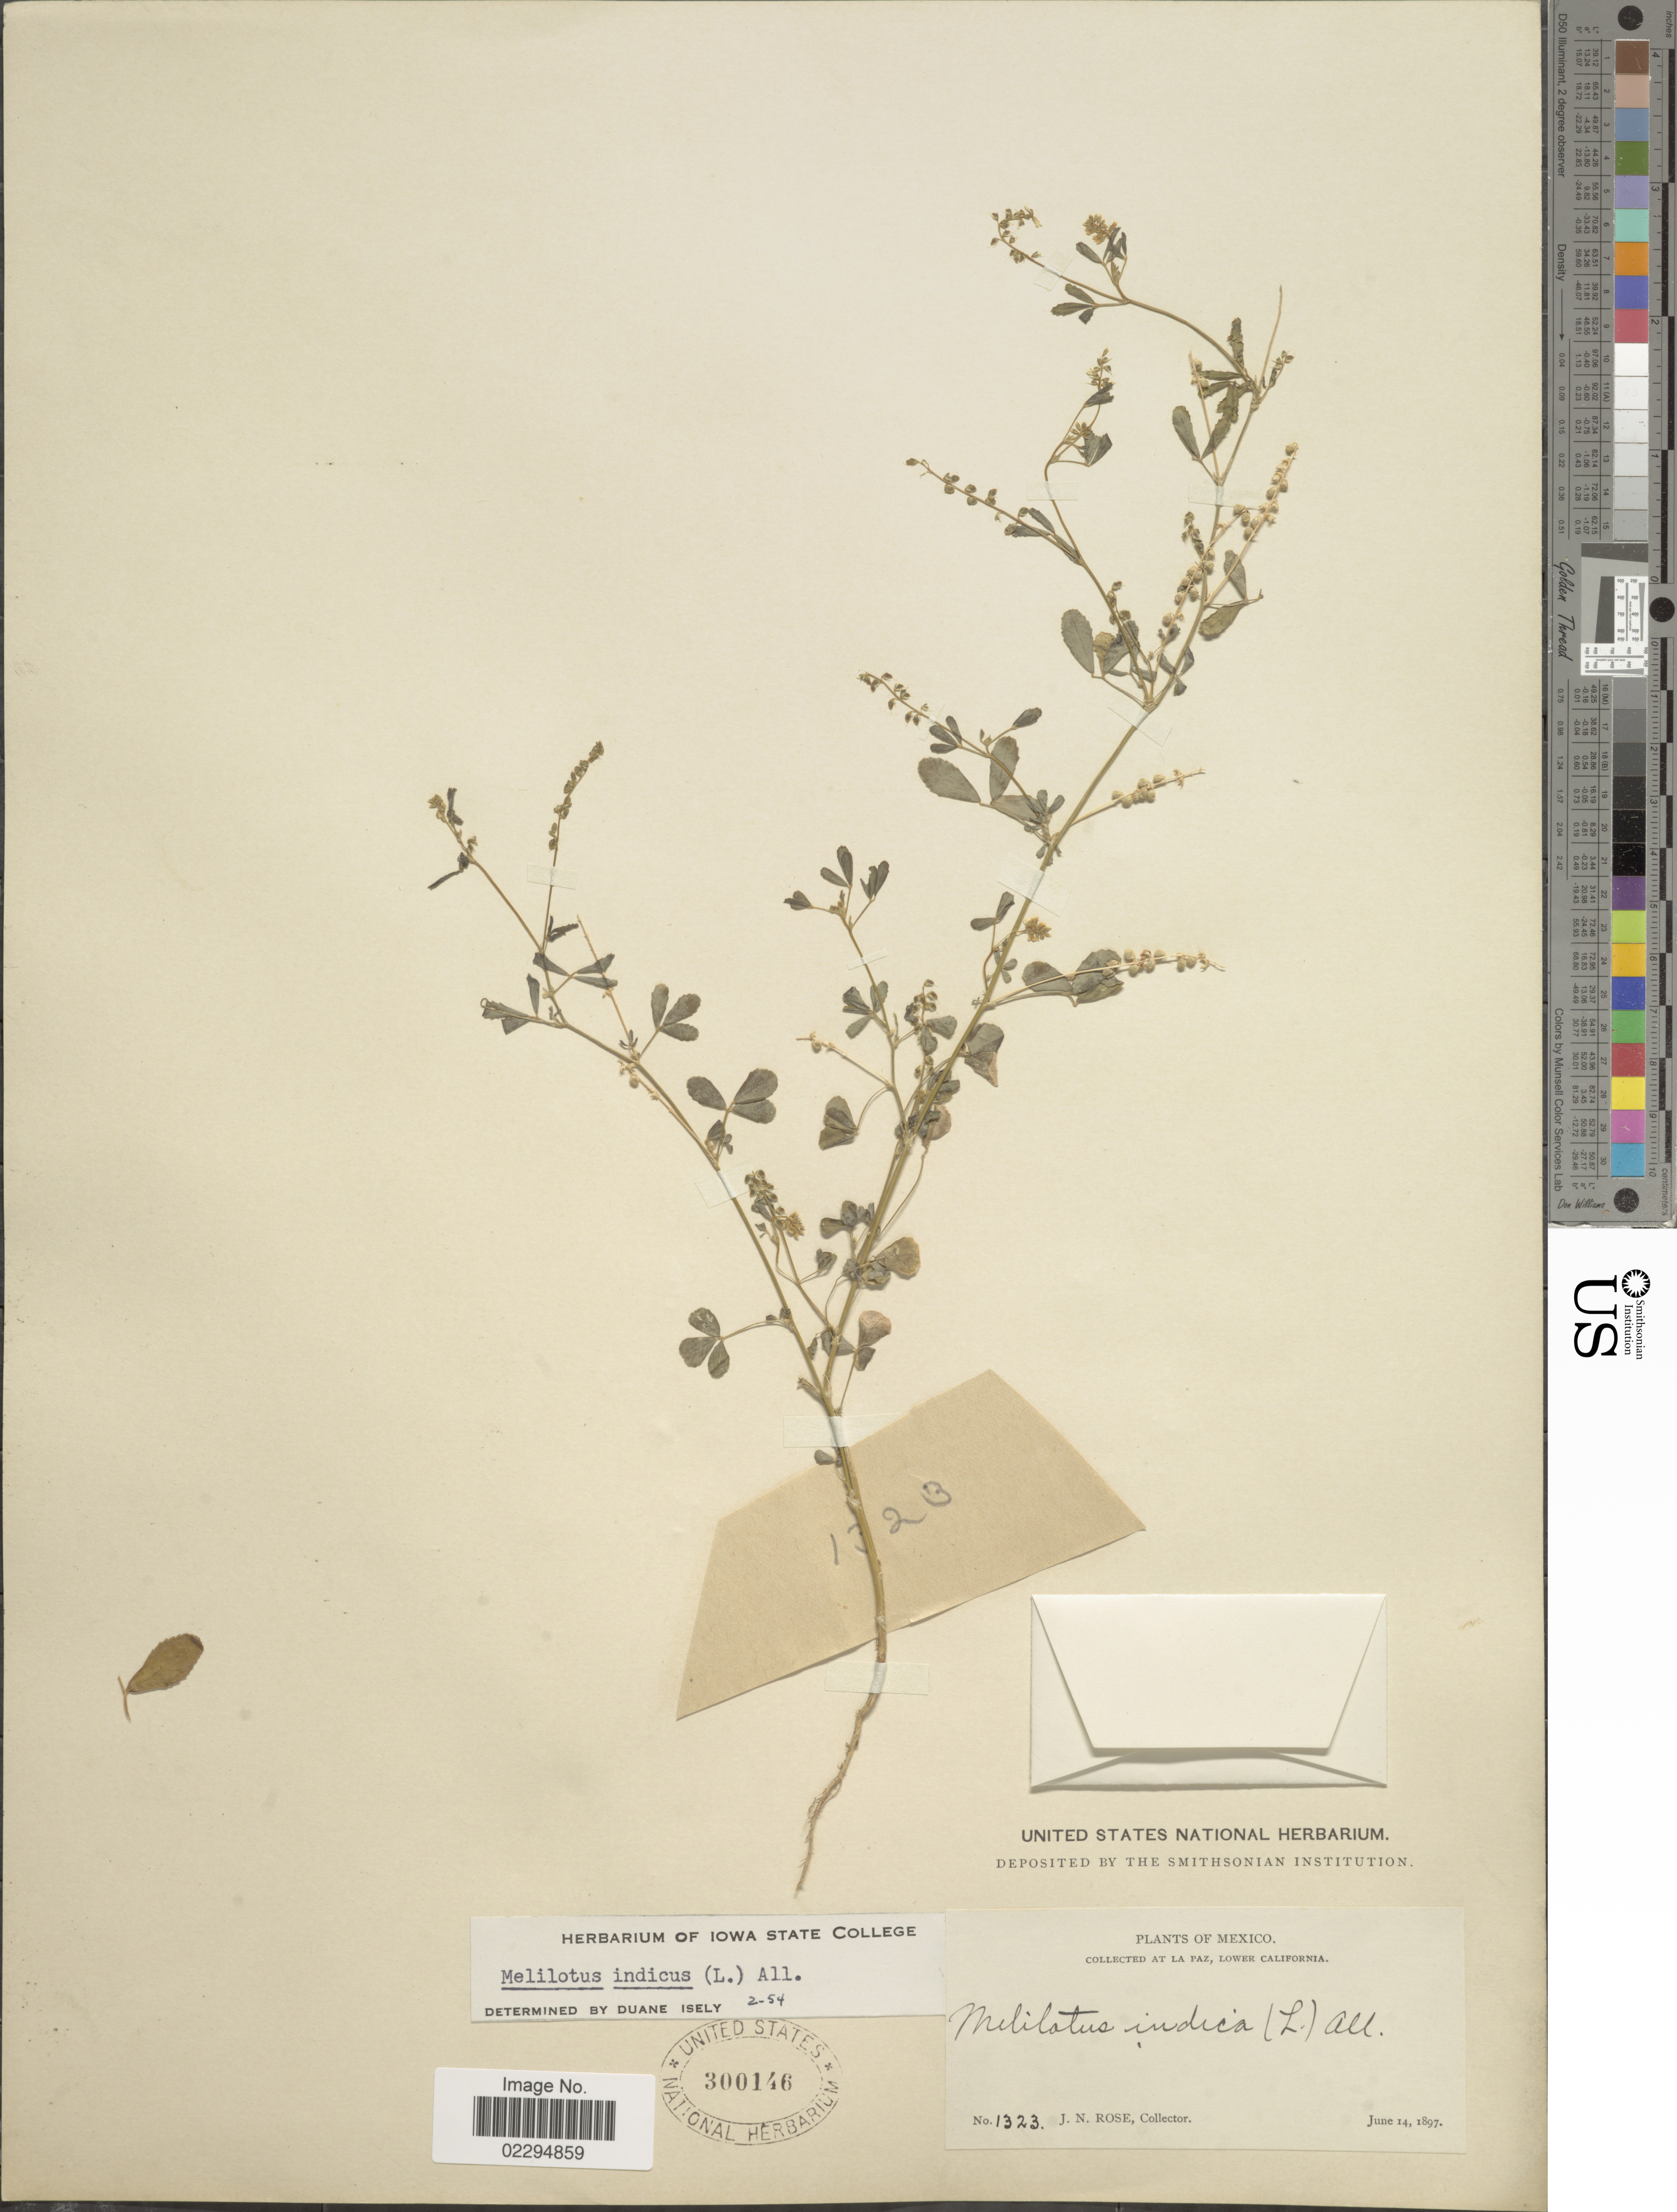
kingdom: Plantae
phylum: Tracheophyta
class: Magnoliopsida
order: Fabales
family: Fabaceae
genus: Melilotus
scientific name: Melilotus indicus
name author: (L.) All.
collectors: J. N. Rose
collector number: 1323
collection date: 1897-06-14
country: Mexico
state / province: Baja California Sur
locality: La Paz, Lower California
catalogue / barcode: US 300146